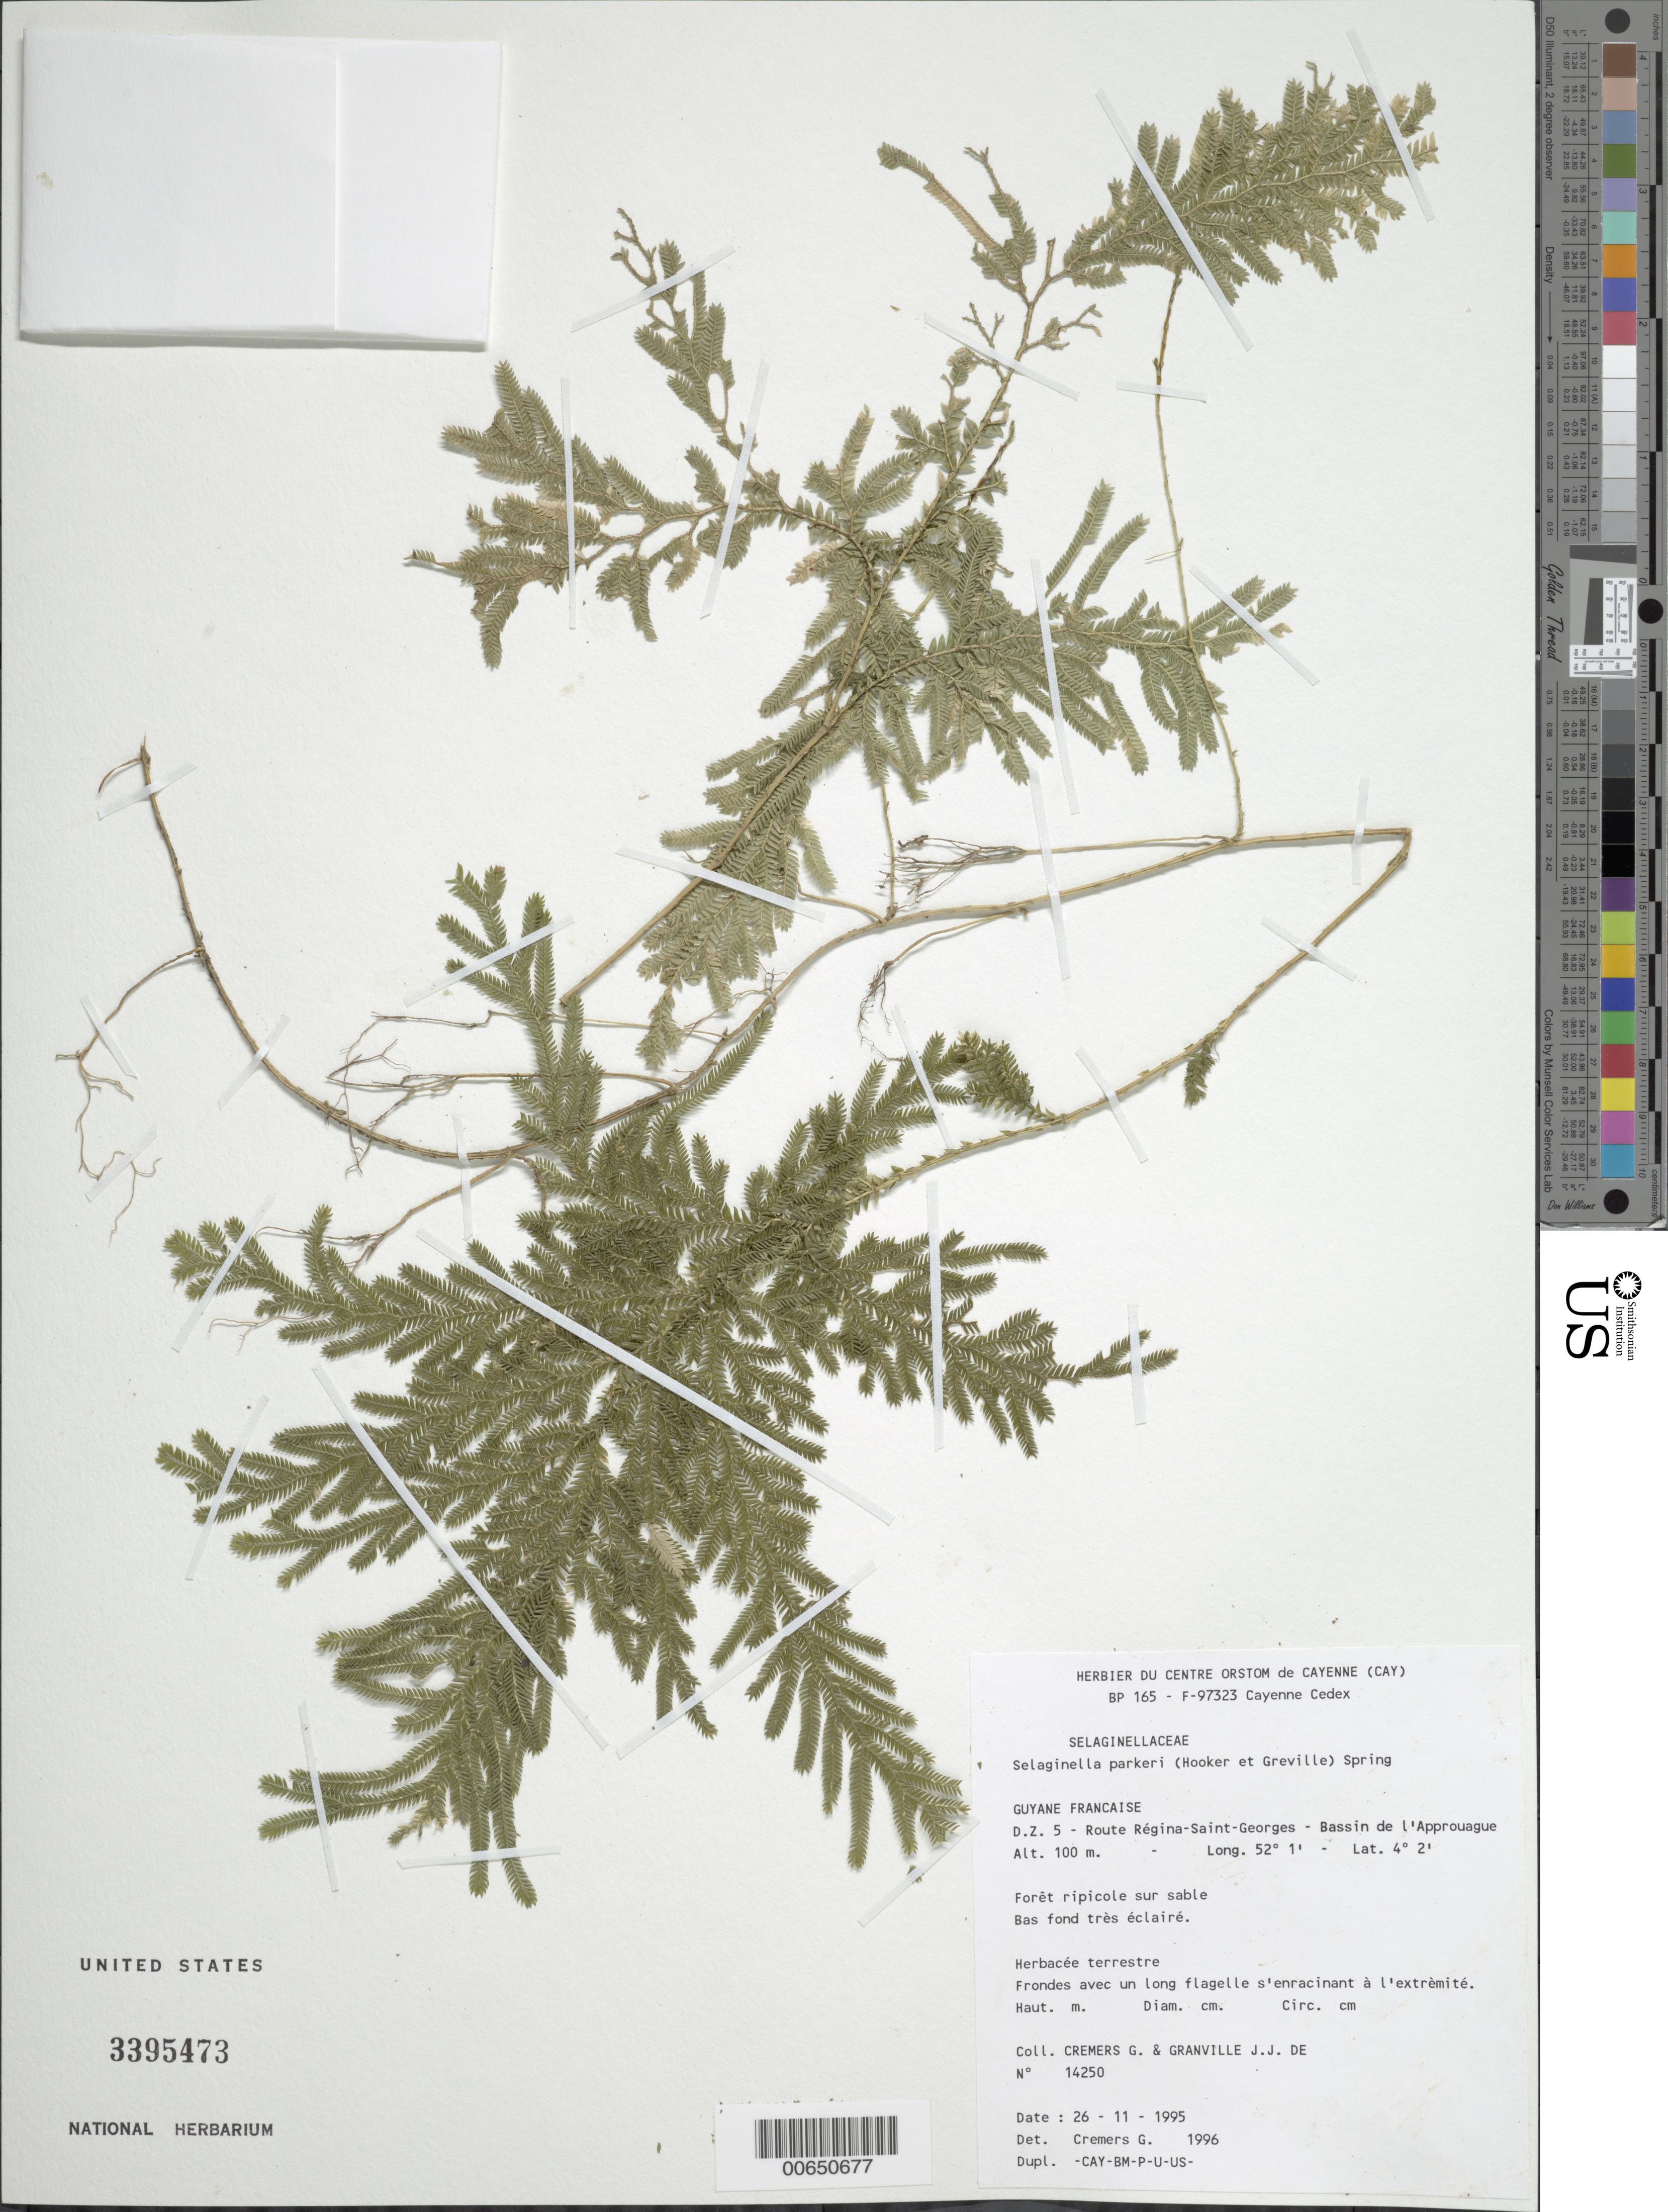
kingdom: Plantae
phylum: Tracheophyta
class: Lycopodiopsida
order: Selaginellales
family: Selaginellaceae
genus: Selaginella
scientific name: Selaginella parkeri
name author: (Hook. & Grev.) Spring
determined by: Cremers, Georges A.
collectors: G. Cremers & J.-J. de Granville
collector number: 14250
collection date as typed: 26-Nov-96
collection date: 1996-11-26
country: French Guiana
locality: Route Regina-Saint-Georges, D.Z. 5, Bassin de l'Approuague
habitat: Foret ripicole sur sable. Bas fond tres eclaire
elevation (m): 100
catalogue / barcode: US 3395473